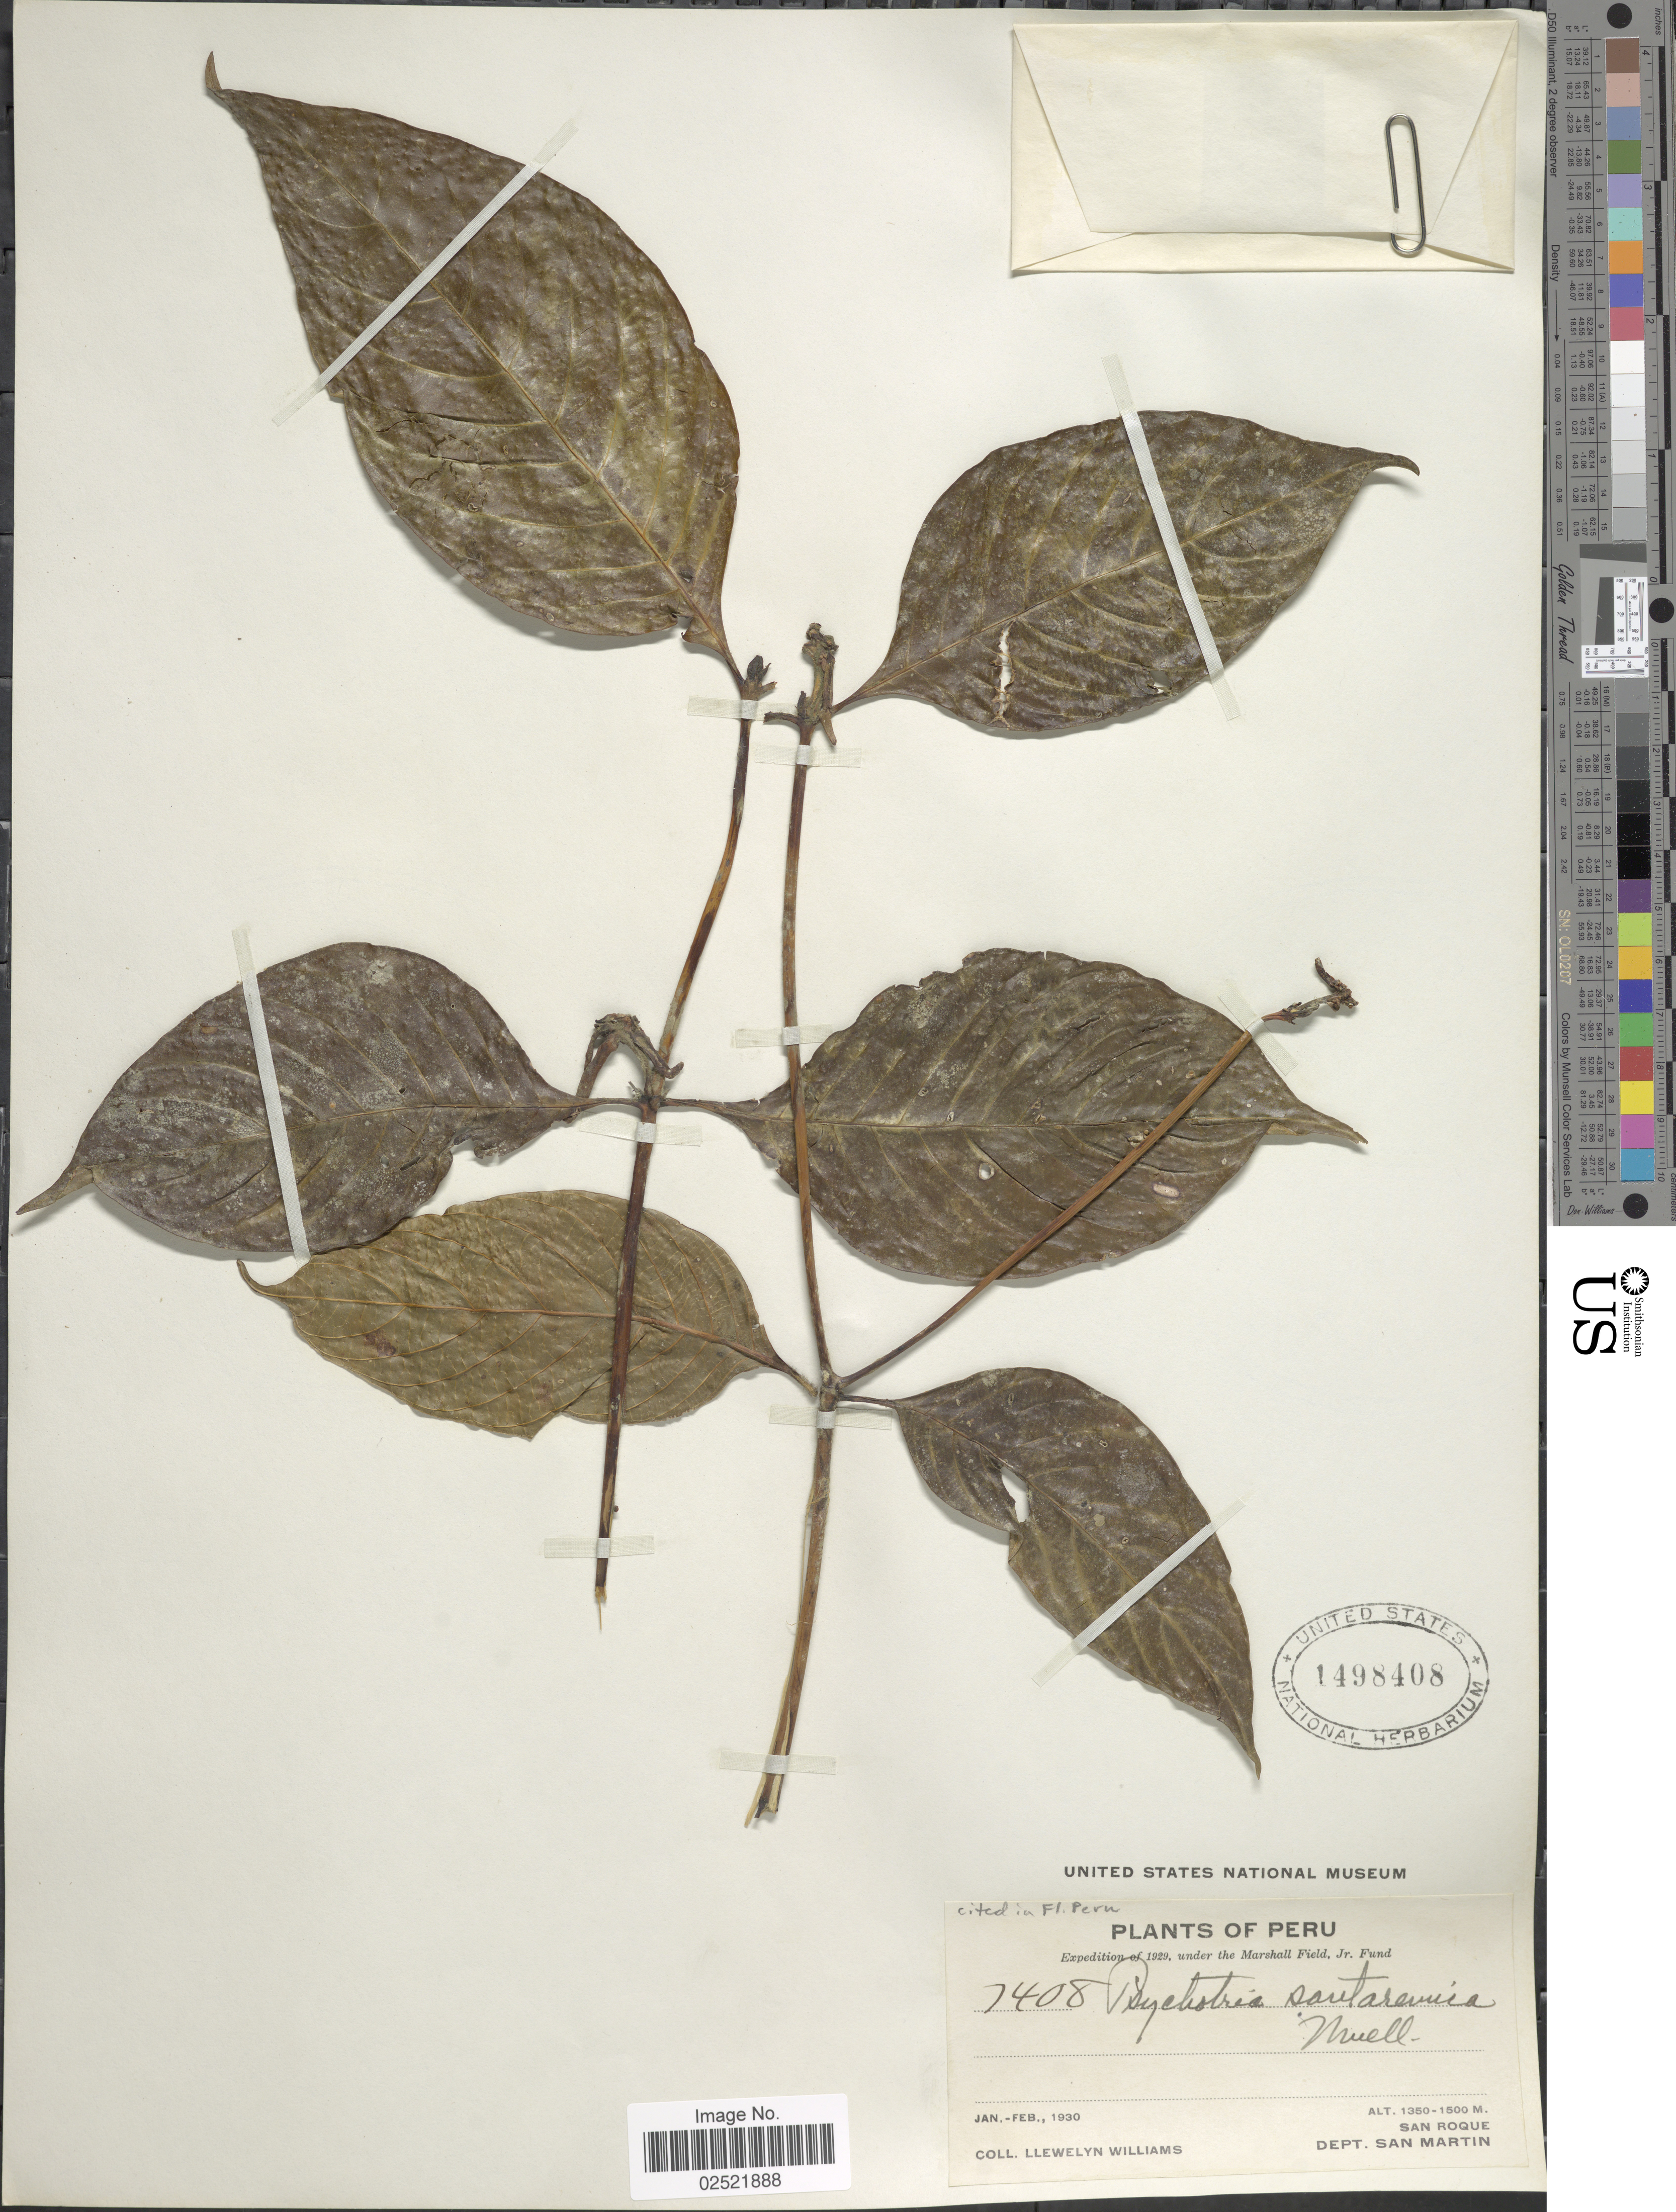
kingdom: Plantae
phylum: Tracheophyta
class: Magnoliopsida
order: Gentianales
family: Rubiaceae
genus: Psychotria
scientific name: Psychotria santaremica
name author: Müll. Arg.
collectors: Ll. Williams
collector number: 7408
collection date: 1930-01/1930-02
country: Peru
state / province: San Martín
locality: San Roque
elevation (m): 1350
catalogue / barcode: US 1498408